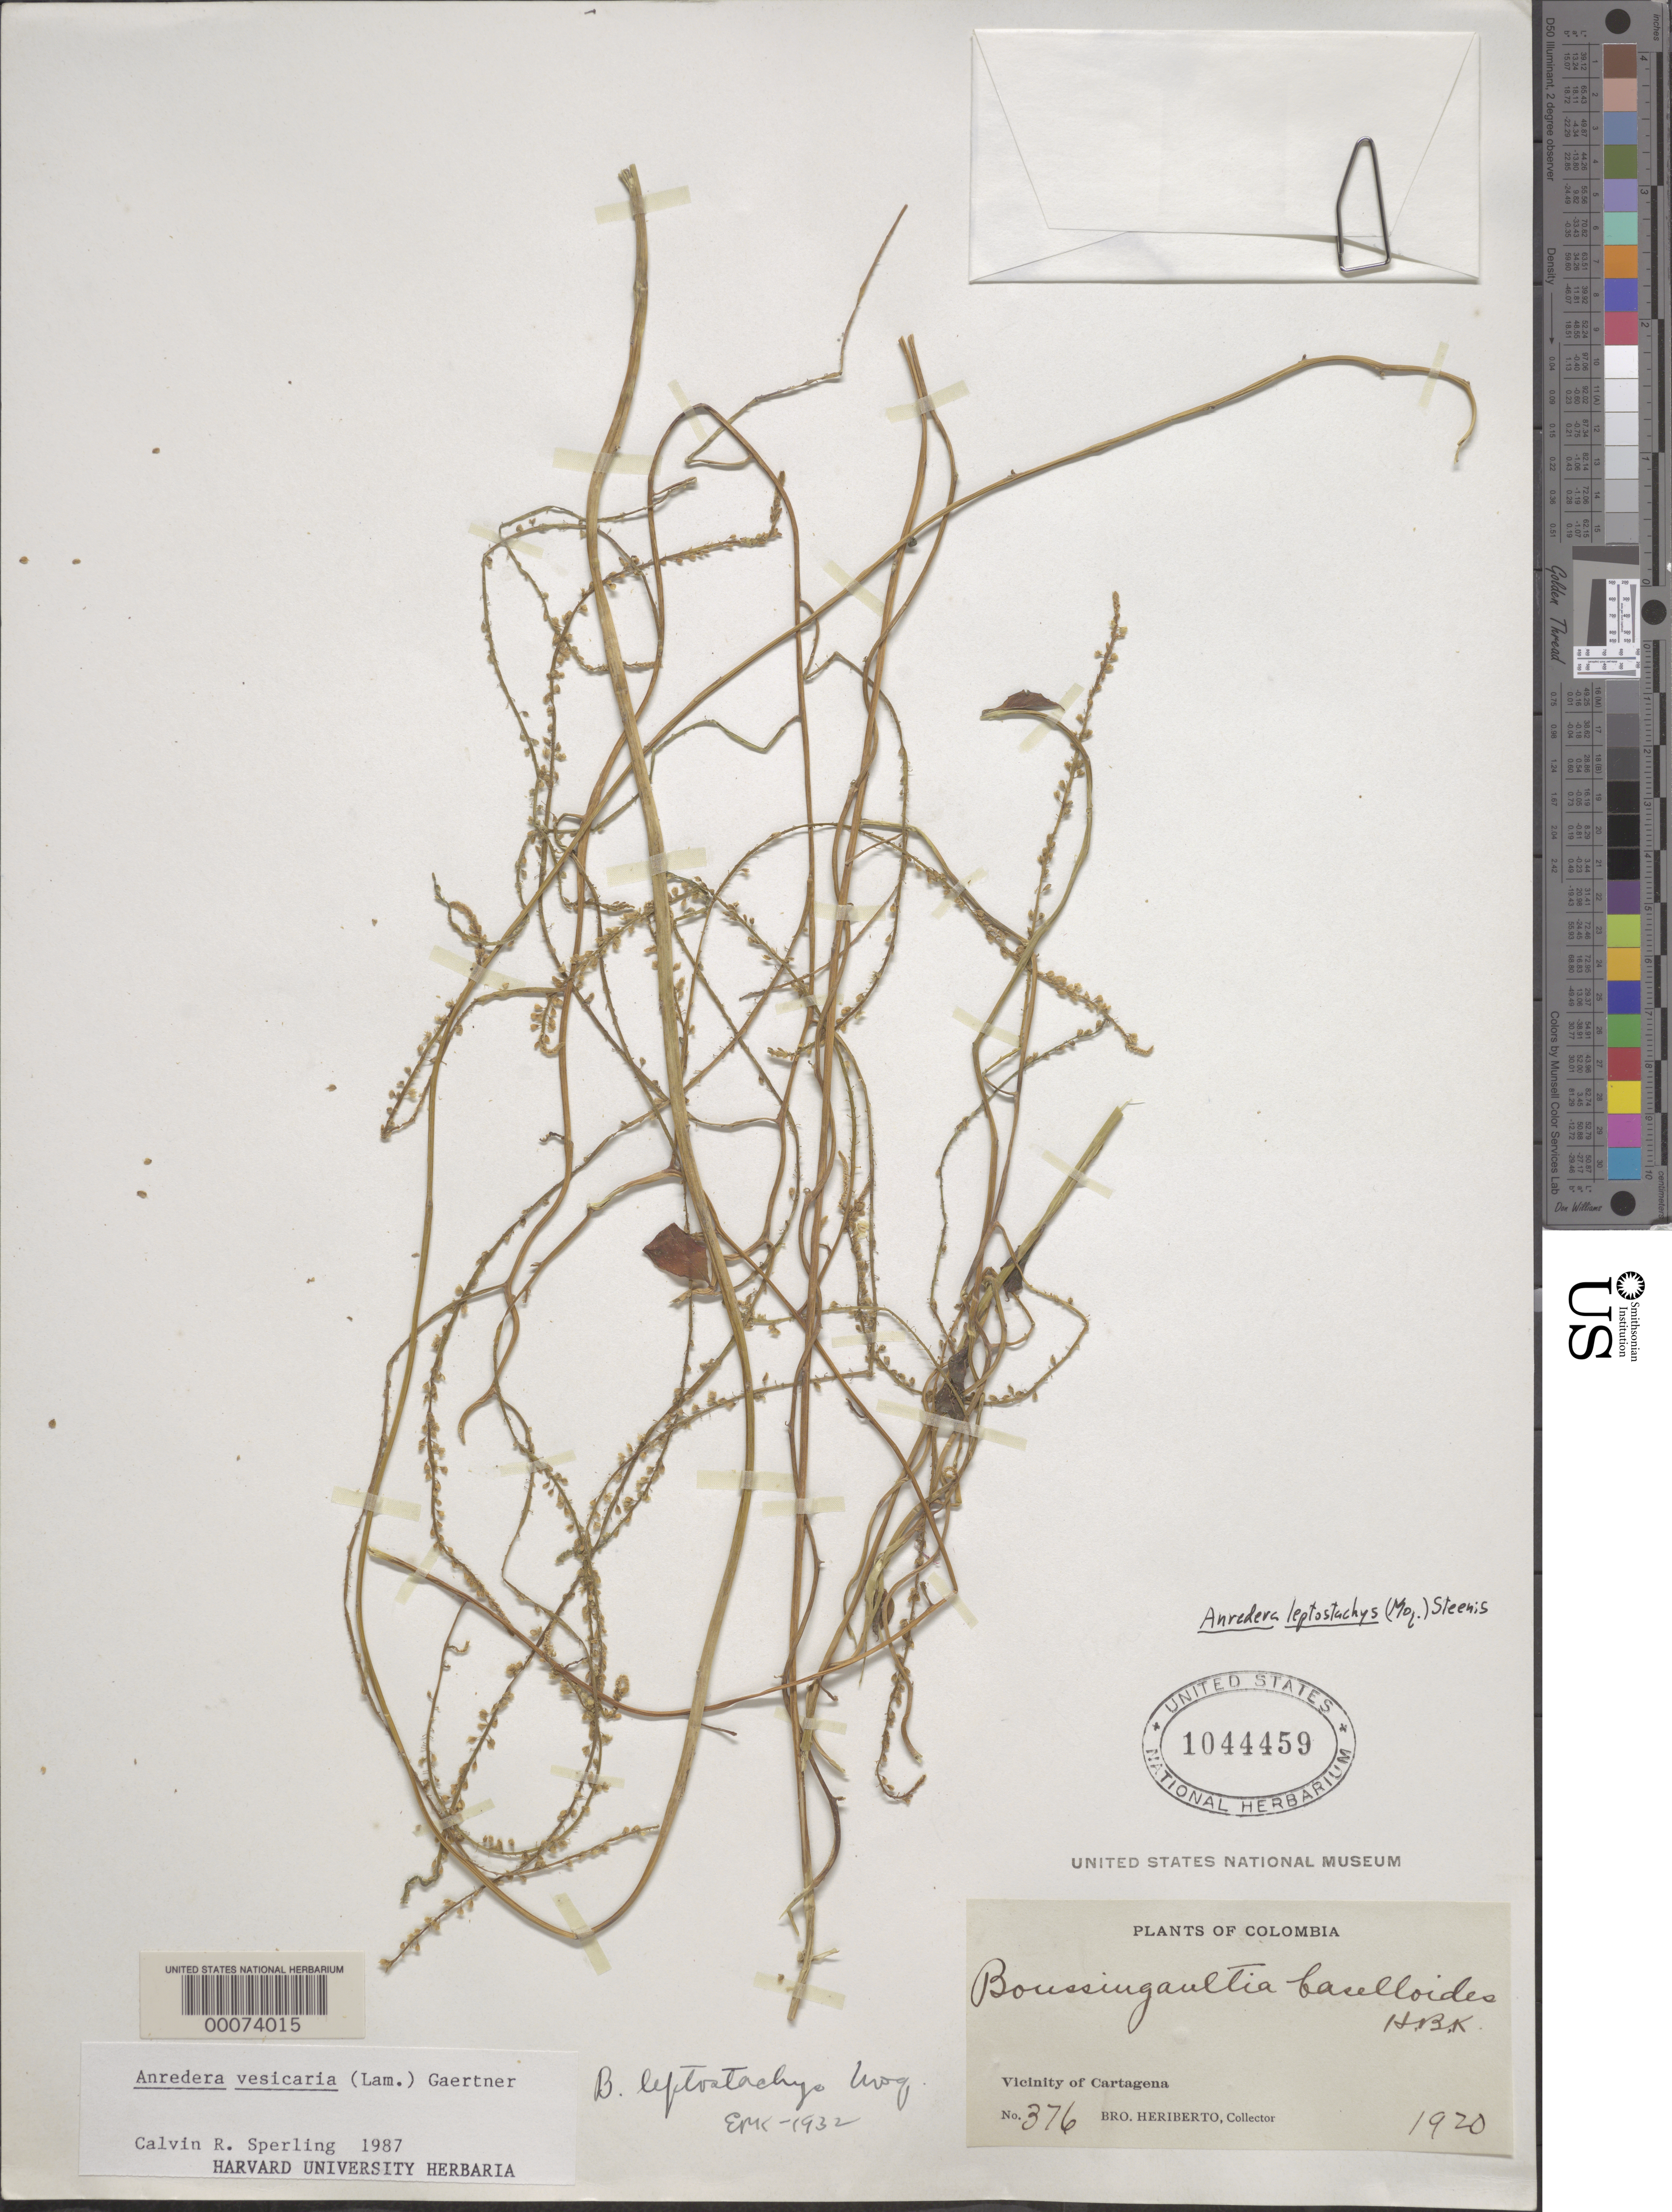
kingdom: Plantae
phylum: Tracheophyta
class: Magnoliopsida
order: Caryophyllales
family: Basellaceae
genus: Anredera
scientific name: Anredera vesicaria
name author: (Lam.) C.F. Gaertn.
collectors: B. Heriberto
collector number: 376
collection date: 1920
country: Colombia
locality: Vicinity of Cartagena.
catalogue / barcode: US 1044459